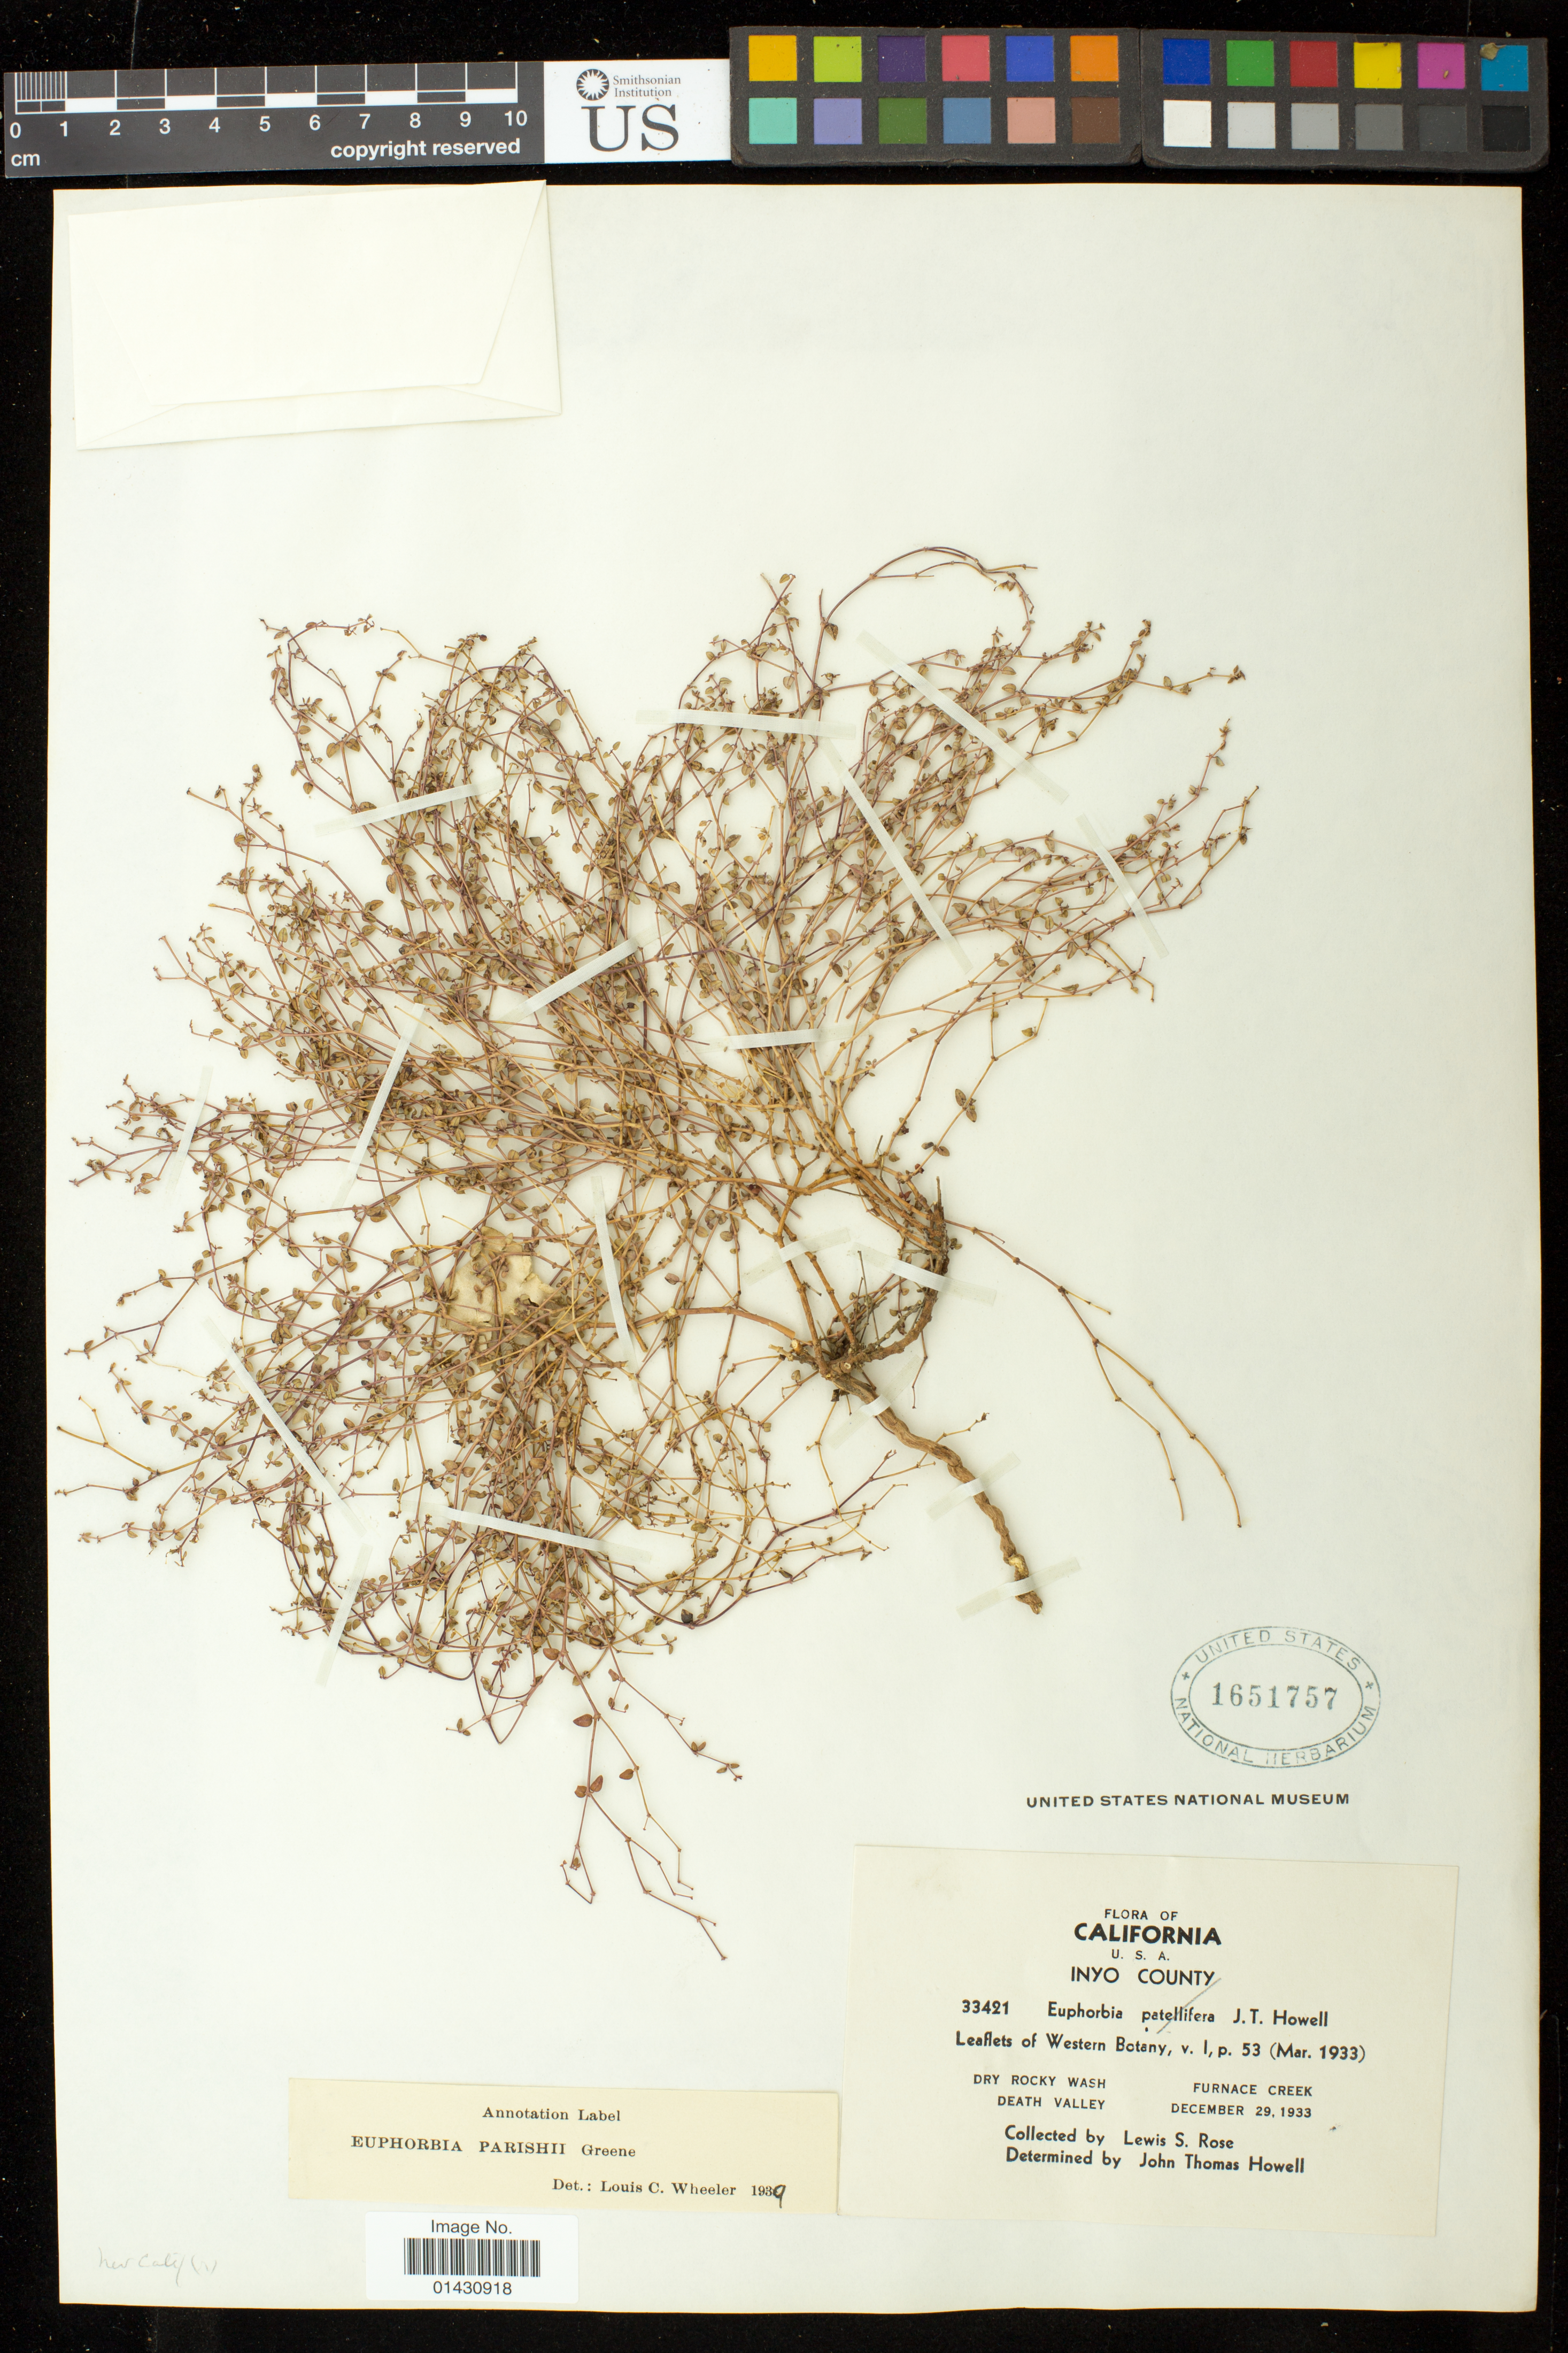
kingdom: Plantae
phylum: Tracheophyta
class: Magnoliopsida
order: Malpighiales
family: Euphorbiaceae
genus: Euphorbia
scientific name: Euphorbia parishii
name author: Greene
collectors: L. S. Rose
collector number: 33421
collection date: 1933-12-29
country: United States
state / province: California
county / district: Inyo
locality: Furnace Creek; Death Valley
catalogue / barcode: US 1651757